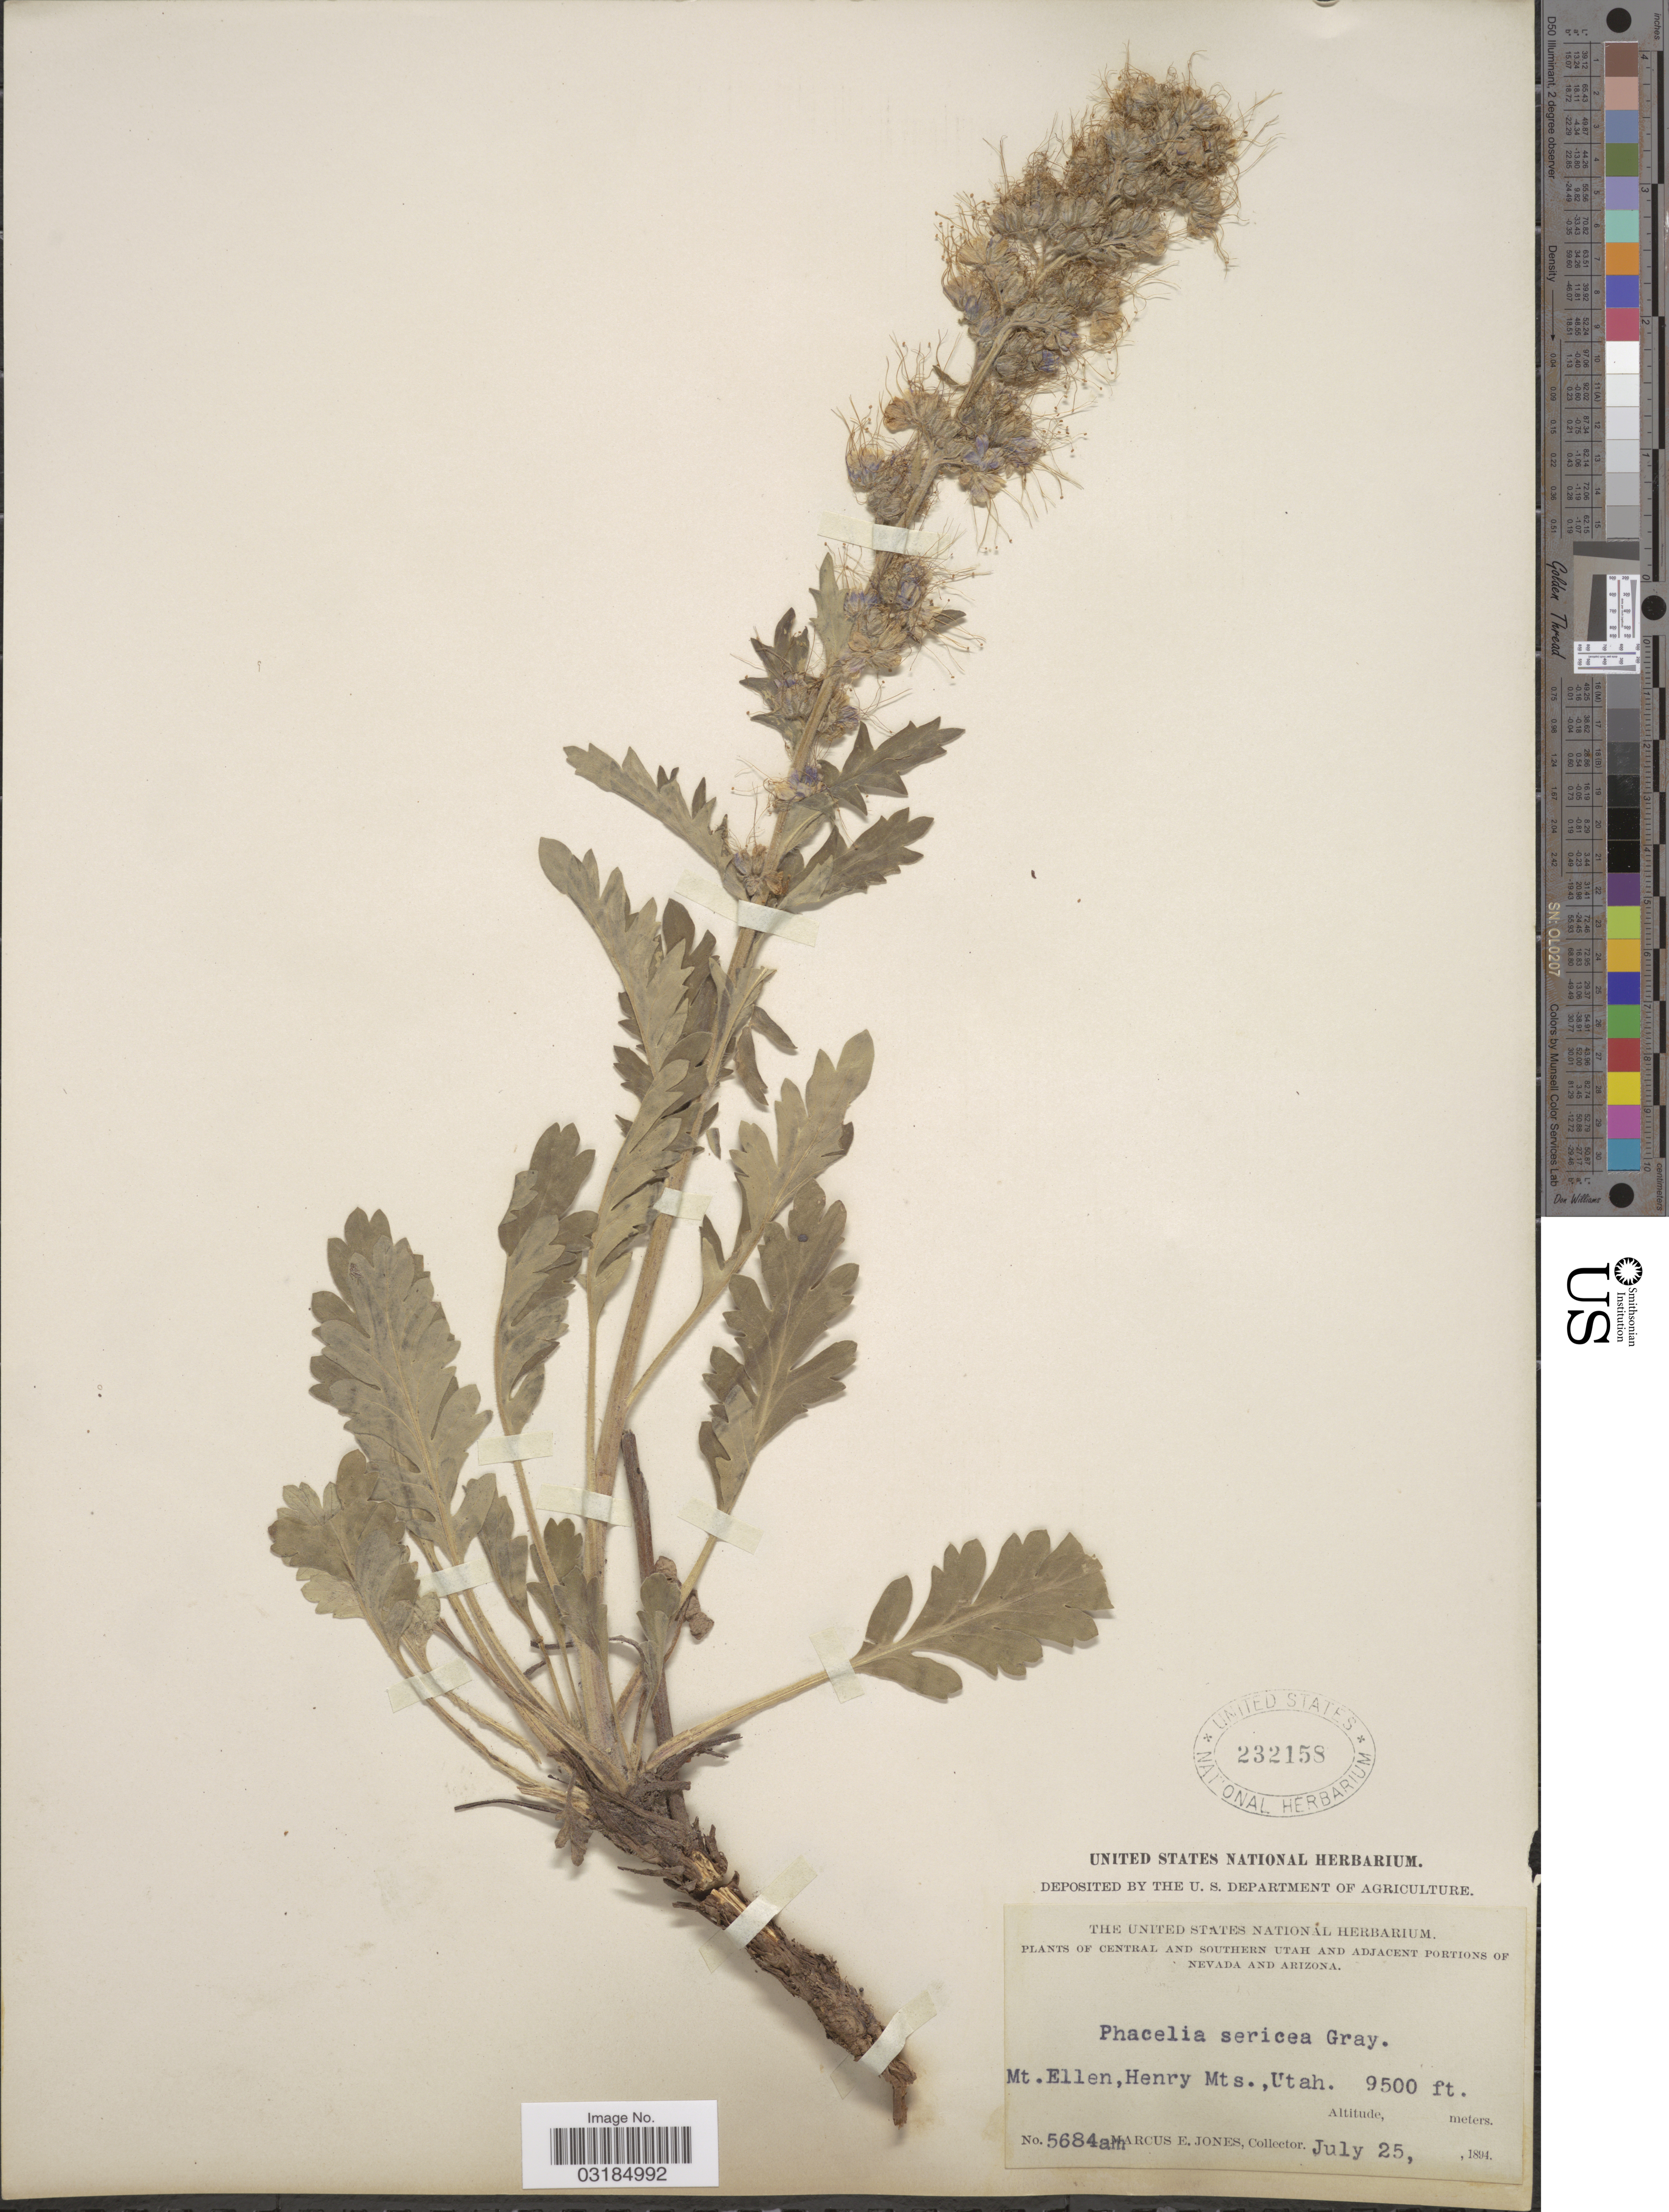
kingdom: Plantae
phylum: Tracheophyta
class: Magnoliopsida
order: Boraginales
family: Hydrophyllaceae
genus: Phacelia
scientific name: Phacelia ciliosa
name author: Rydb.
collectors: M. E. Jones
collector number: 5684am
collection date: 1894-07-25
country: United States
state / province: Utah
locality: Central and southern Utah. Mt. Ellen, Henry Mts.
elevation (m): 2896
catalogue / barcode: US 232158